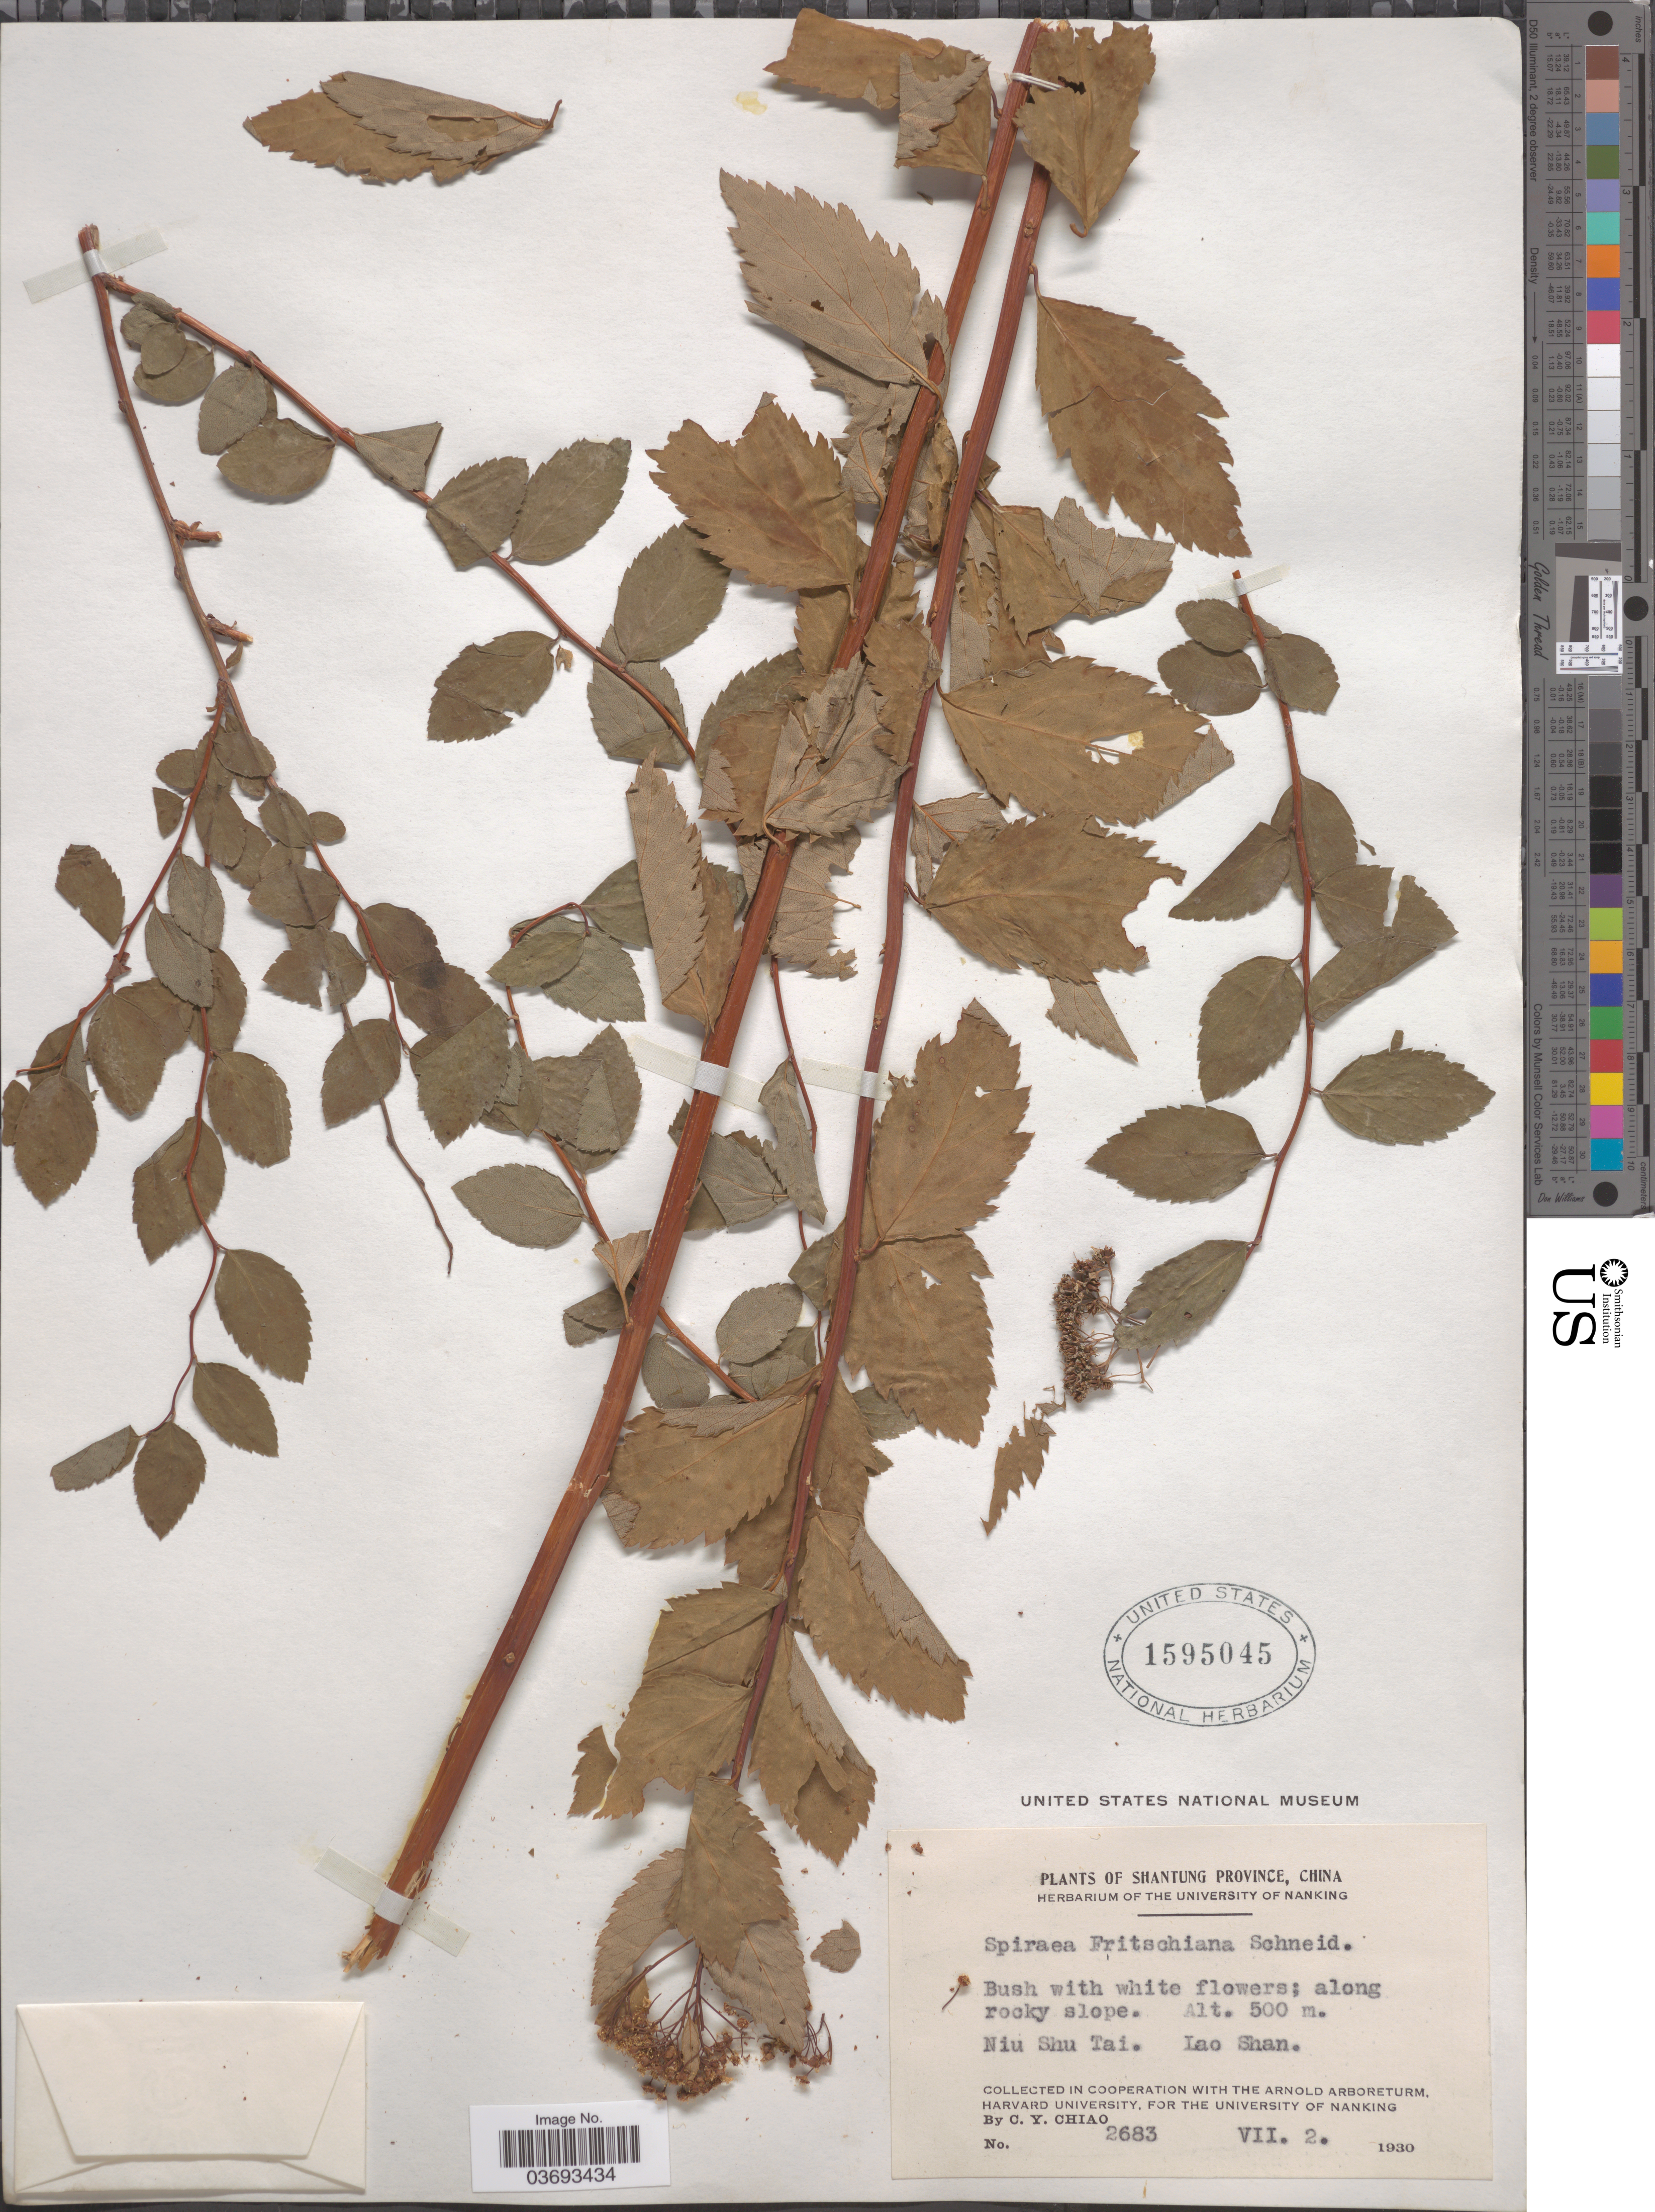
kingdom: Plantae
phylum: Tracheophyta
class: Magnoliopsida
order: Rosales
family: Rosaceae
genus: Spiraea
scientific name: Spiraea fritschiana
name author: C.K. Schneid.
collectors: C. Y. Chiao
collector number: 2683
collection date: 1930-07-02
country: China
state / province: Shandong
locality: Shantung Province. Niu Shu Tai. Lao Shan.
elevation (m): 500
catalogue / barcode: US 1595045